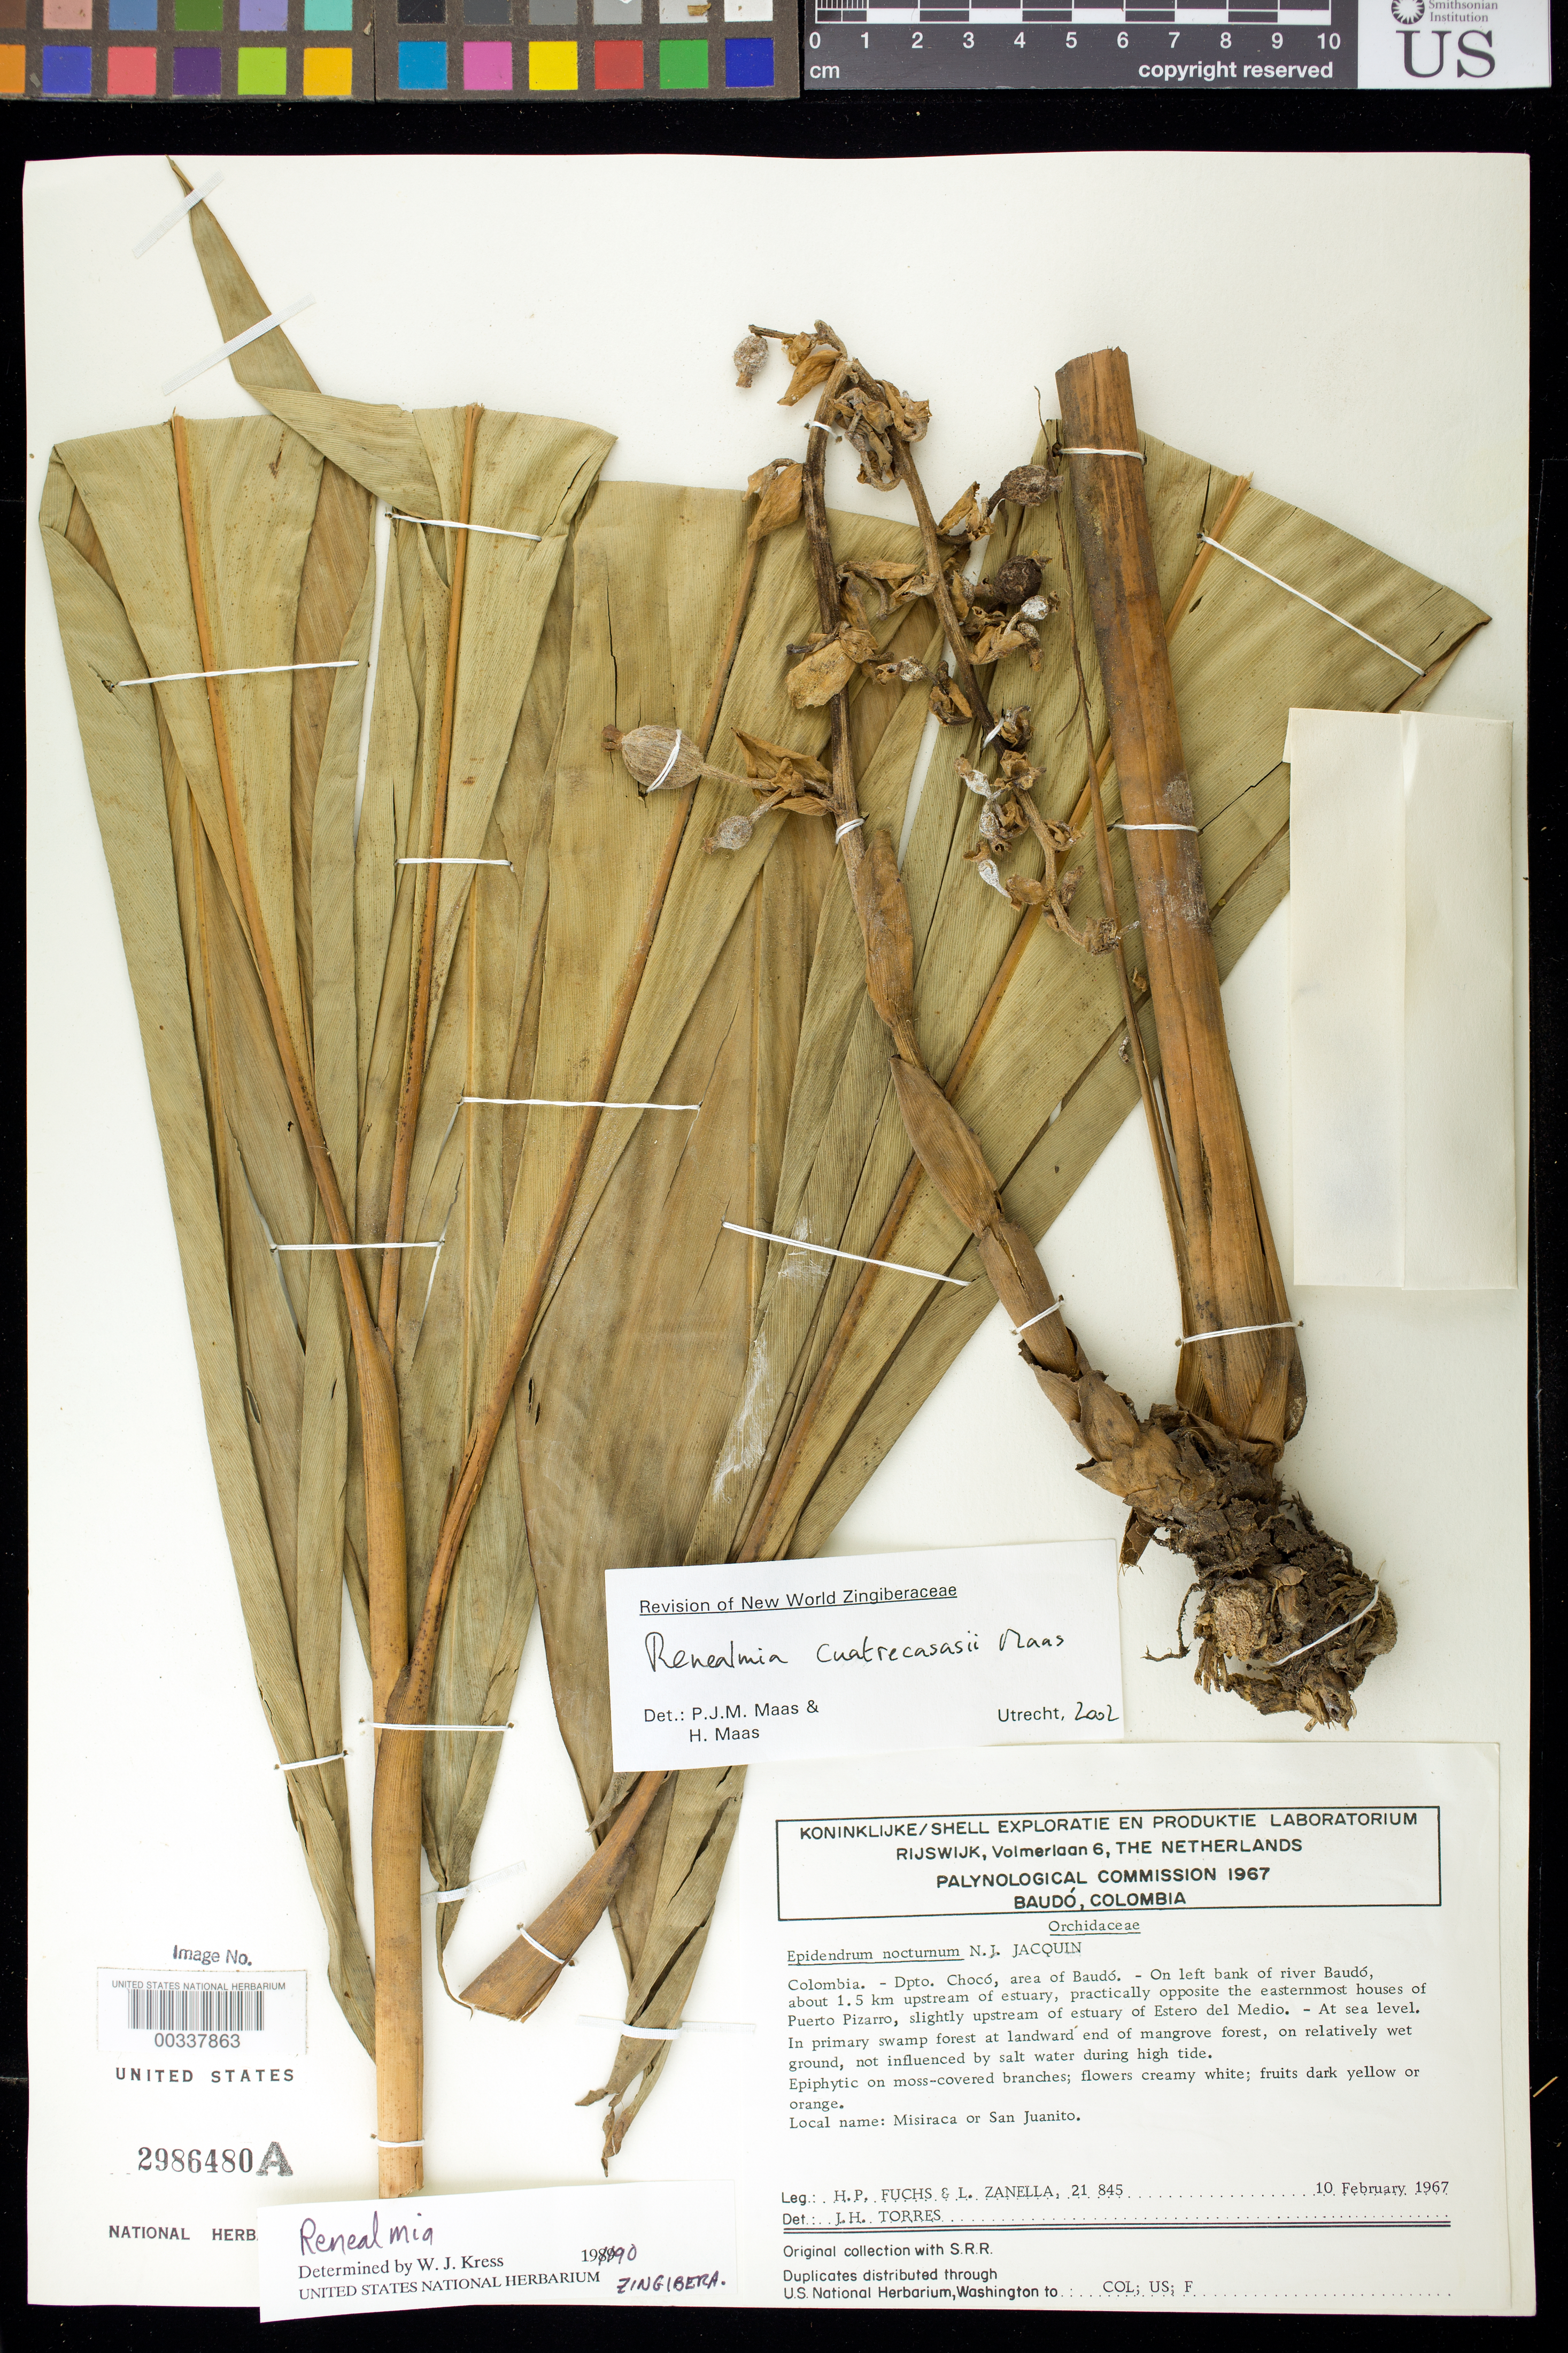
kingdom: Plantae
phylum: Tracheophyta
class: Liliopsida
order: Zingiberales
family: Zingiberaceae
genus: Renealmia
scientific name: Renealmia cuatrecasasii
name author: Maas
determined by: Maas, Paul J. M.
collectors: H. P. Fuchs & L. Zanella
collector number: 21845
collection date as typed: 10 Feb 1967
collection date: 1967-02-10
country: Colombia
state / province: Chocó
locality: Area of Baudo - on left bank of River Baudo, about 1.5 km upstream of Estuary, ...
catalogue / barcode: US 2986480A